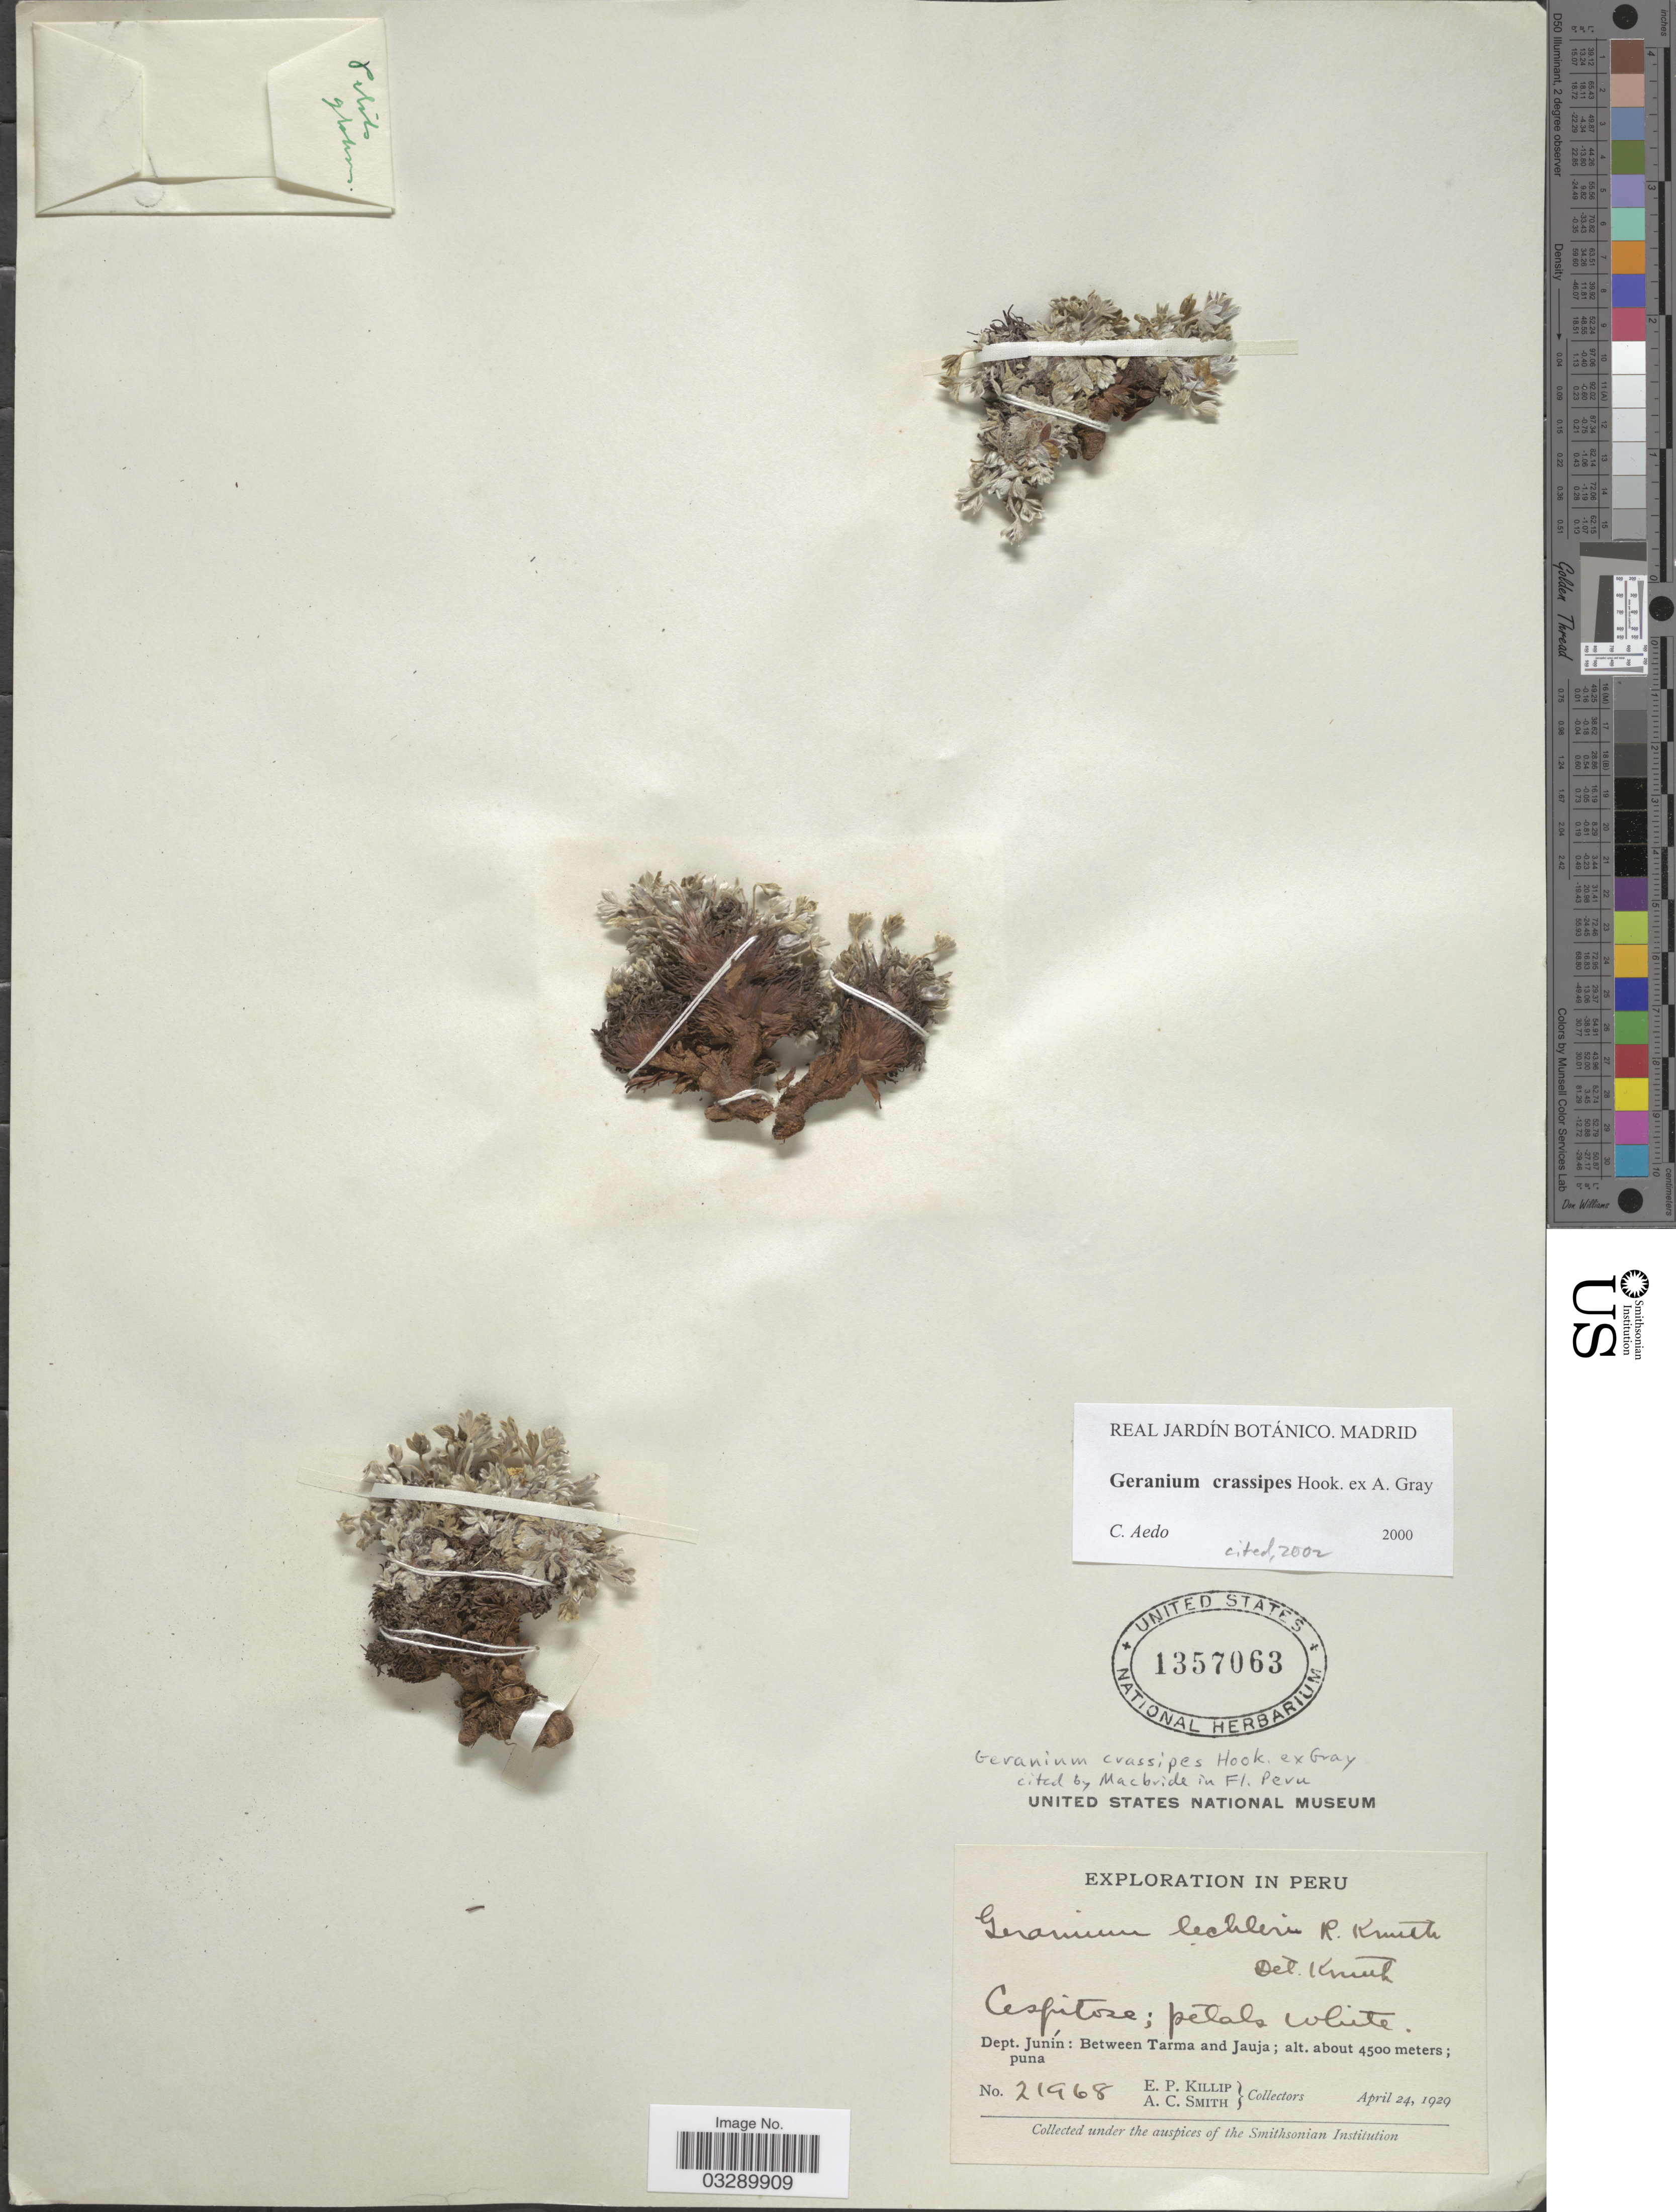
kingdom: Plantae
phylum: Tracheophyta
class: Magnoliopsida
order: Geraniales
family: Geraniaceae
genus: Geranium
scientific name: Geranium crassipes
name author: Hook. & A. Gray in Wilkes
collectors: E. P. Killip & A. C. Smith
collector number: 21968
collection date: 1929-04-24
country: Peru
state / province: Junín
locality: Dept. Junín: Between Tarma and Jauja; puna.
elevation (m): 4500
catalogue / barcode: US 1357063